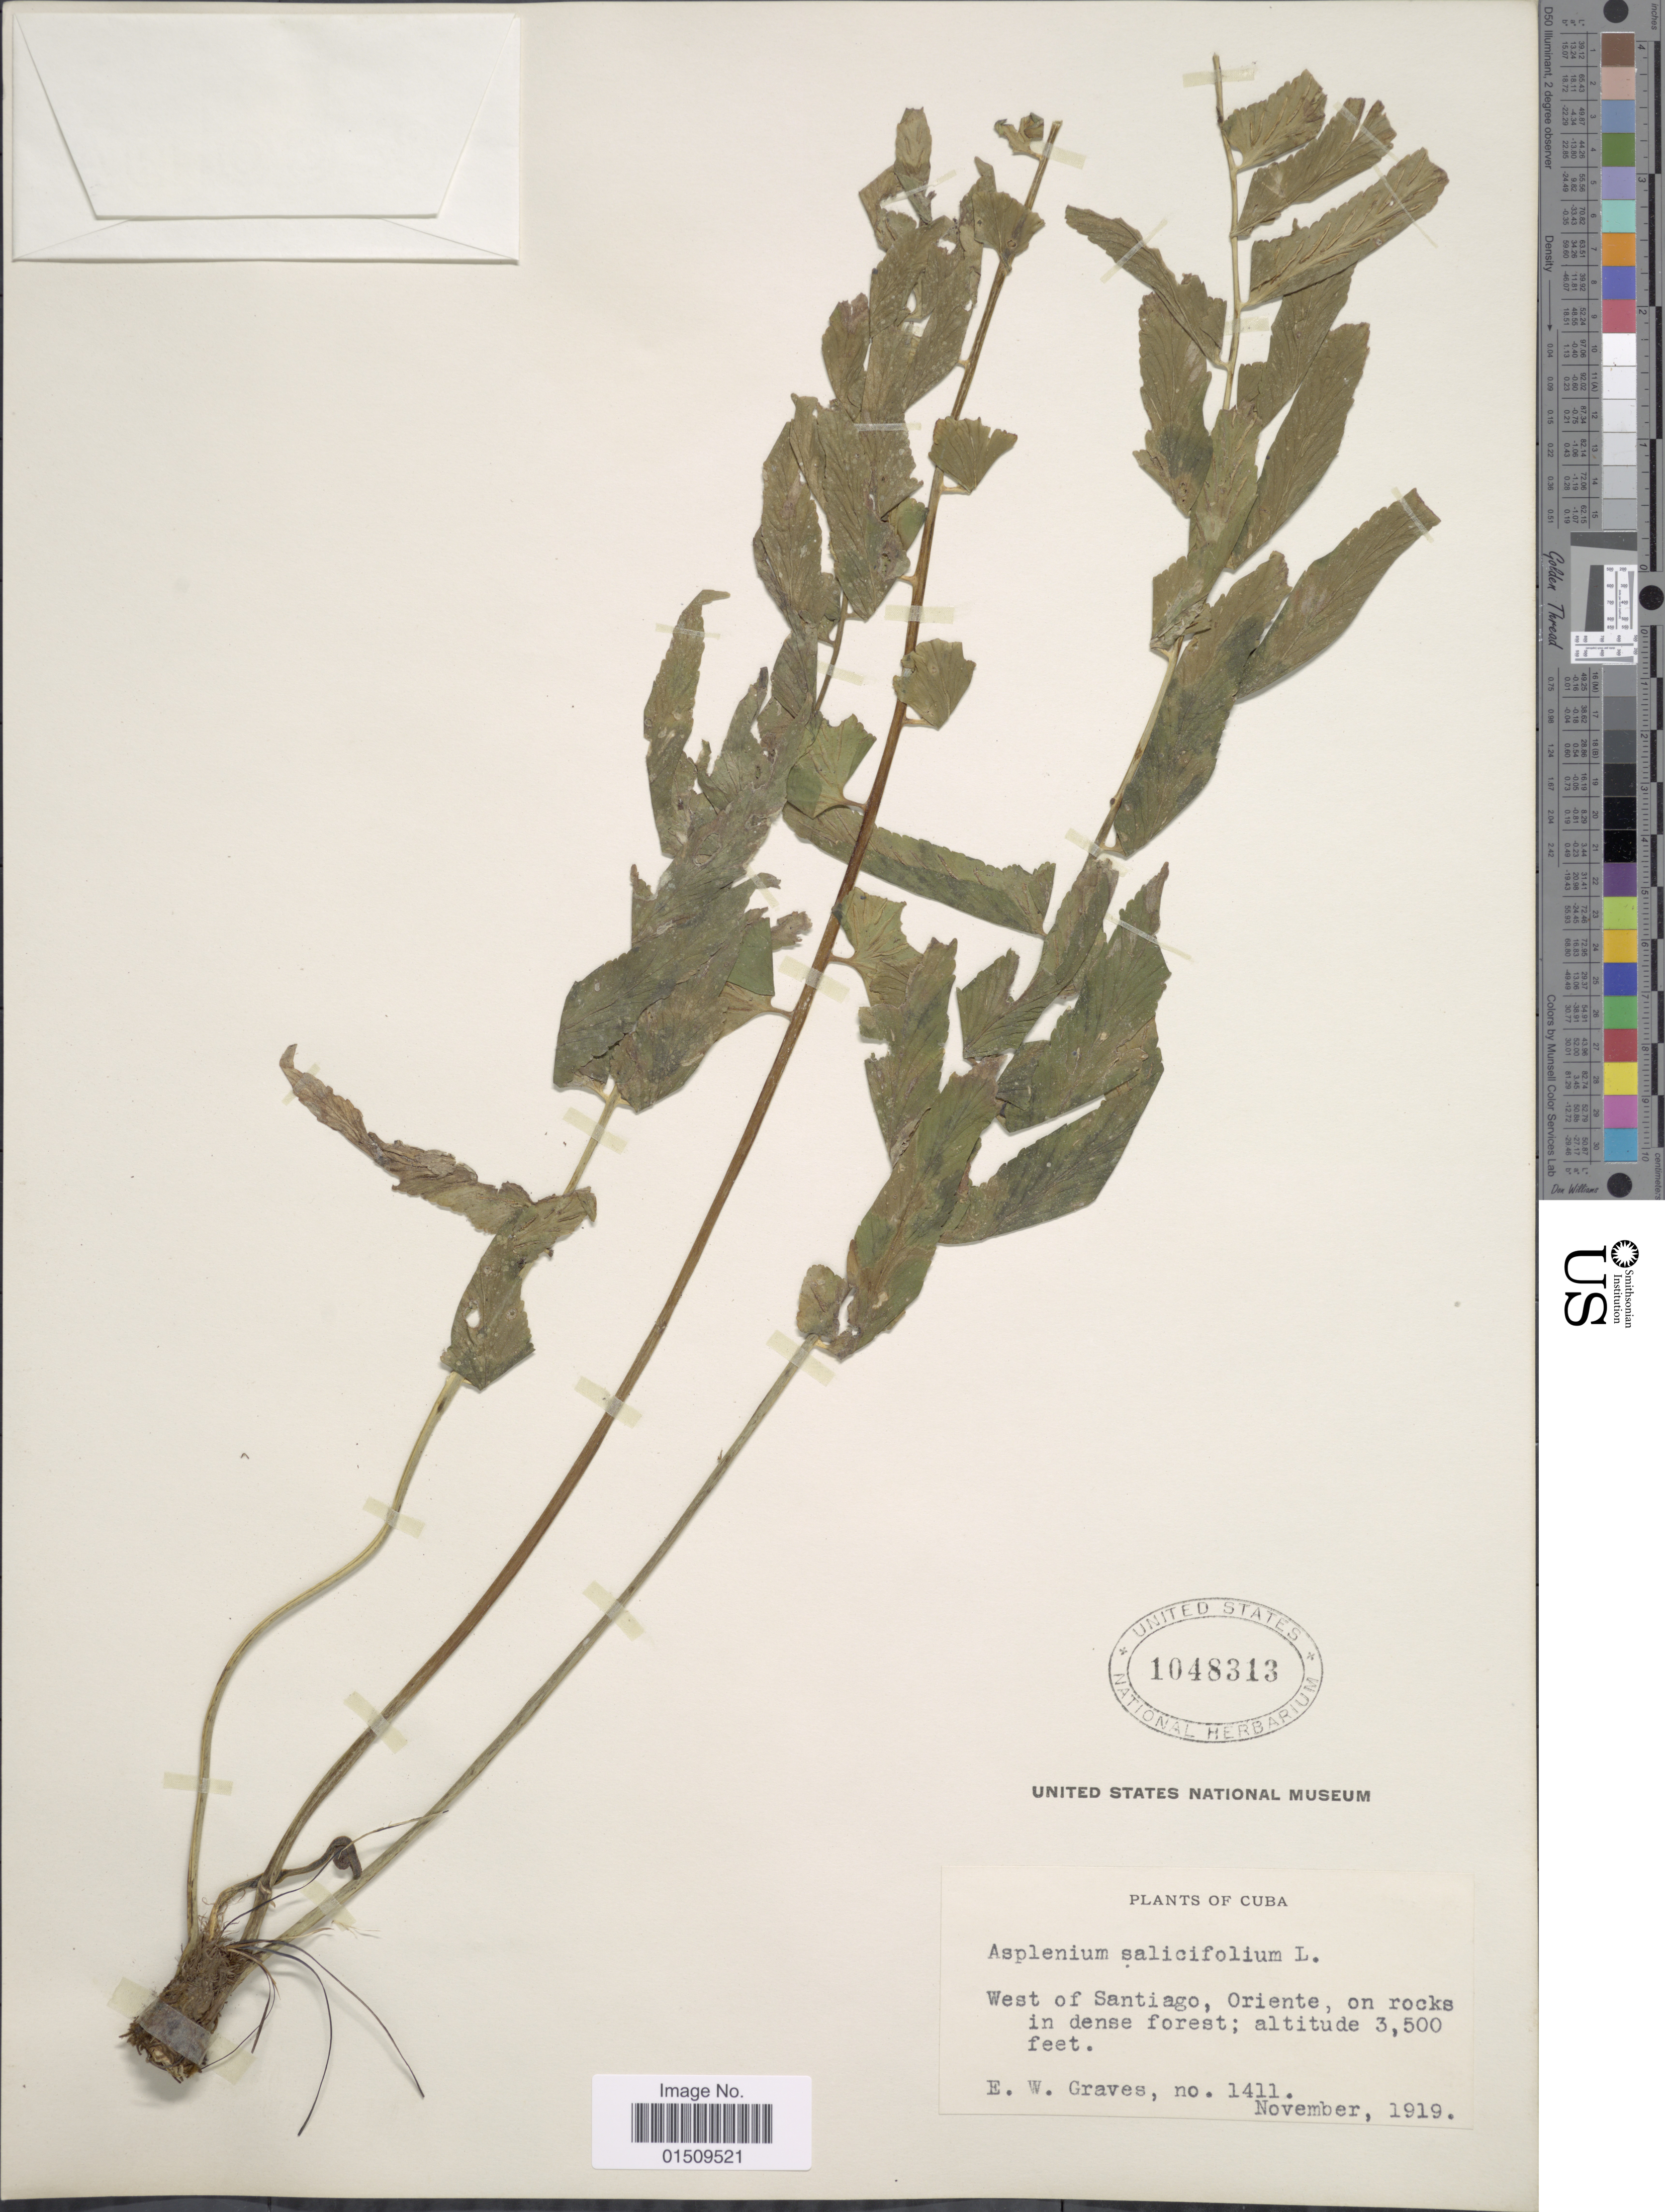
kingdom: Plantae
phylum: Tracheophyta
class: Polypodiopsida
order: Polypodiales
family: Aspleniaceae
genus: Asplenium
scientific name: Asplenium salicifolium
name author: L.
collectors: E. Graves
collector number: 1411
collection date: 1919-11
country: Cuba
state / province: Oriente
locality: Cuba, West of Santiago.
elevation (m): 1067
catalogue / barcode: US 1048313